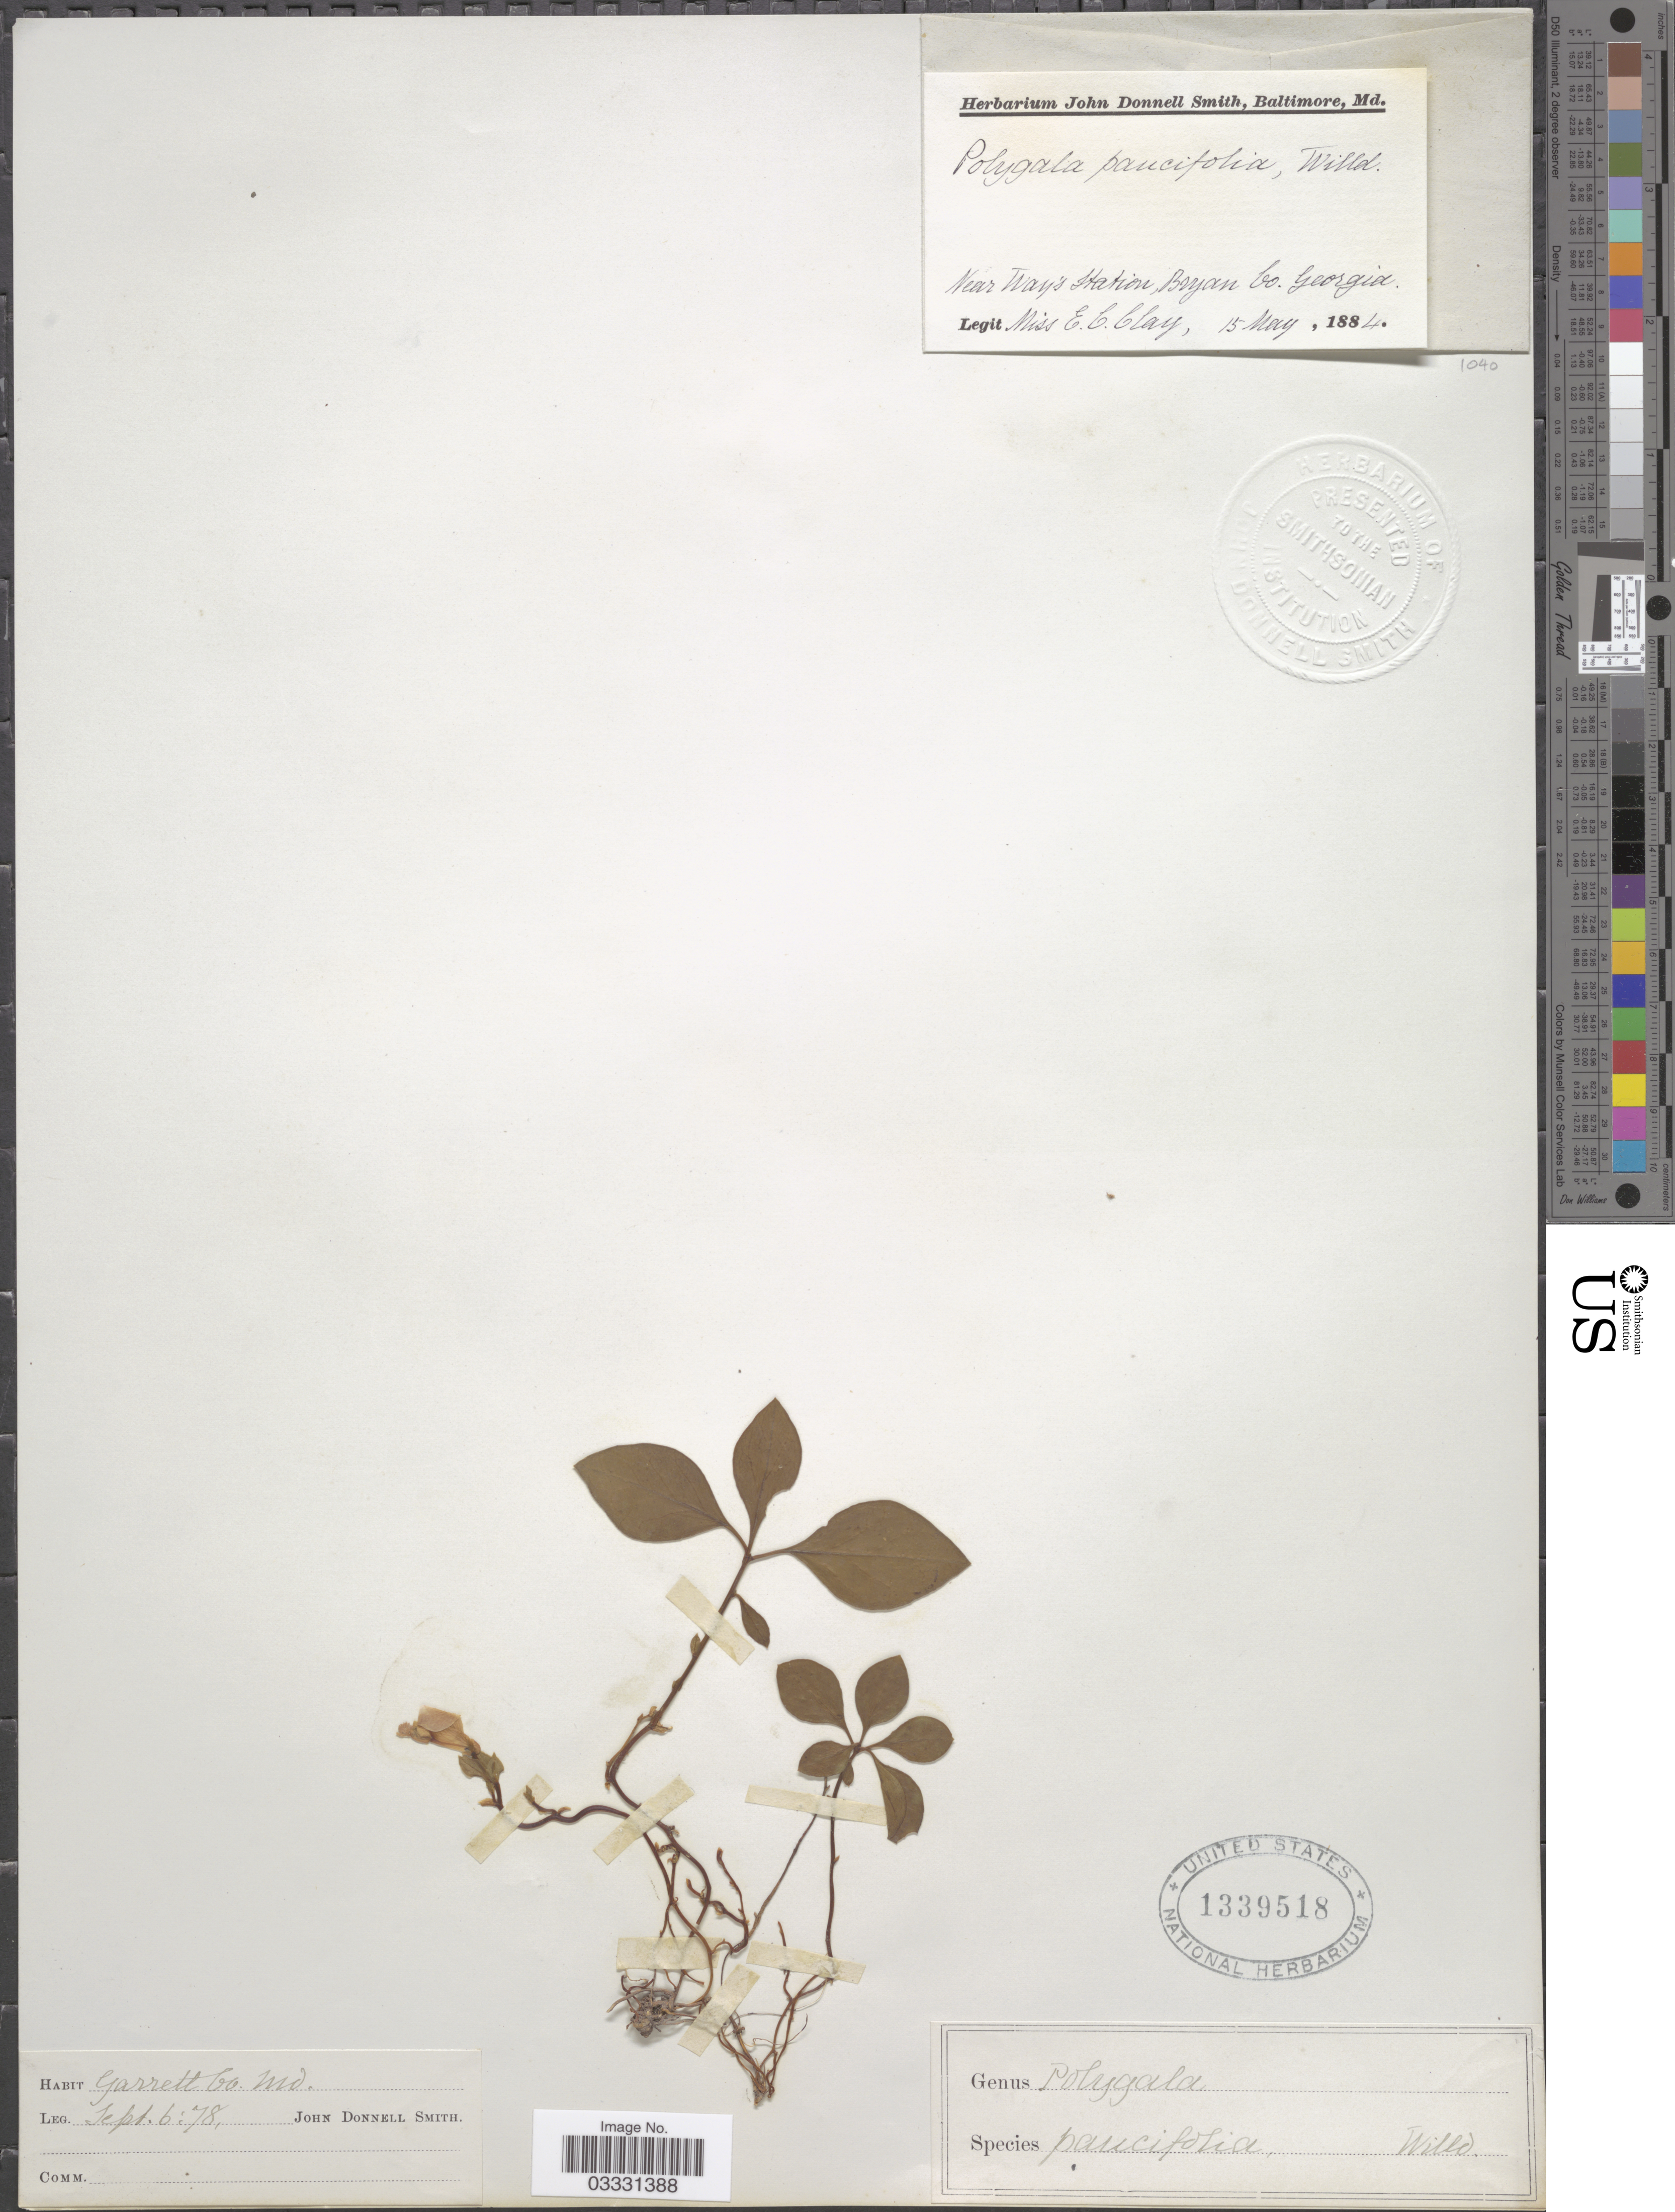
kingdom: Plantae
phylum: Tracheophyta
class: Magnoliopsida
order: Fabales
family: Polygalaceae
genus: Polygaloides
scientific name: Polygaloides paucifolia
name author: (Willd.) J.R. Abbott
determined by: Strong, Mark T., (BOT), Smithsonian Institution - National Museum of Natural History (UNITED STATES)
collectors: J. Donnell Smith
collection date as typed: Transcribed d/m/y: 6/9/78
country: United States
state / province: Maryland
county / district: Garrett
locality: Garrett Co.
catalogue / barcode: US 1339518